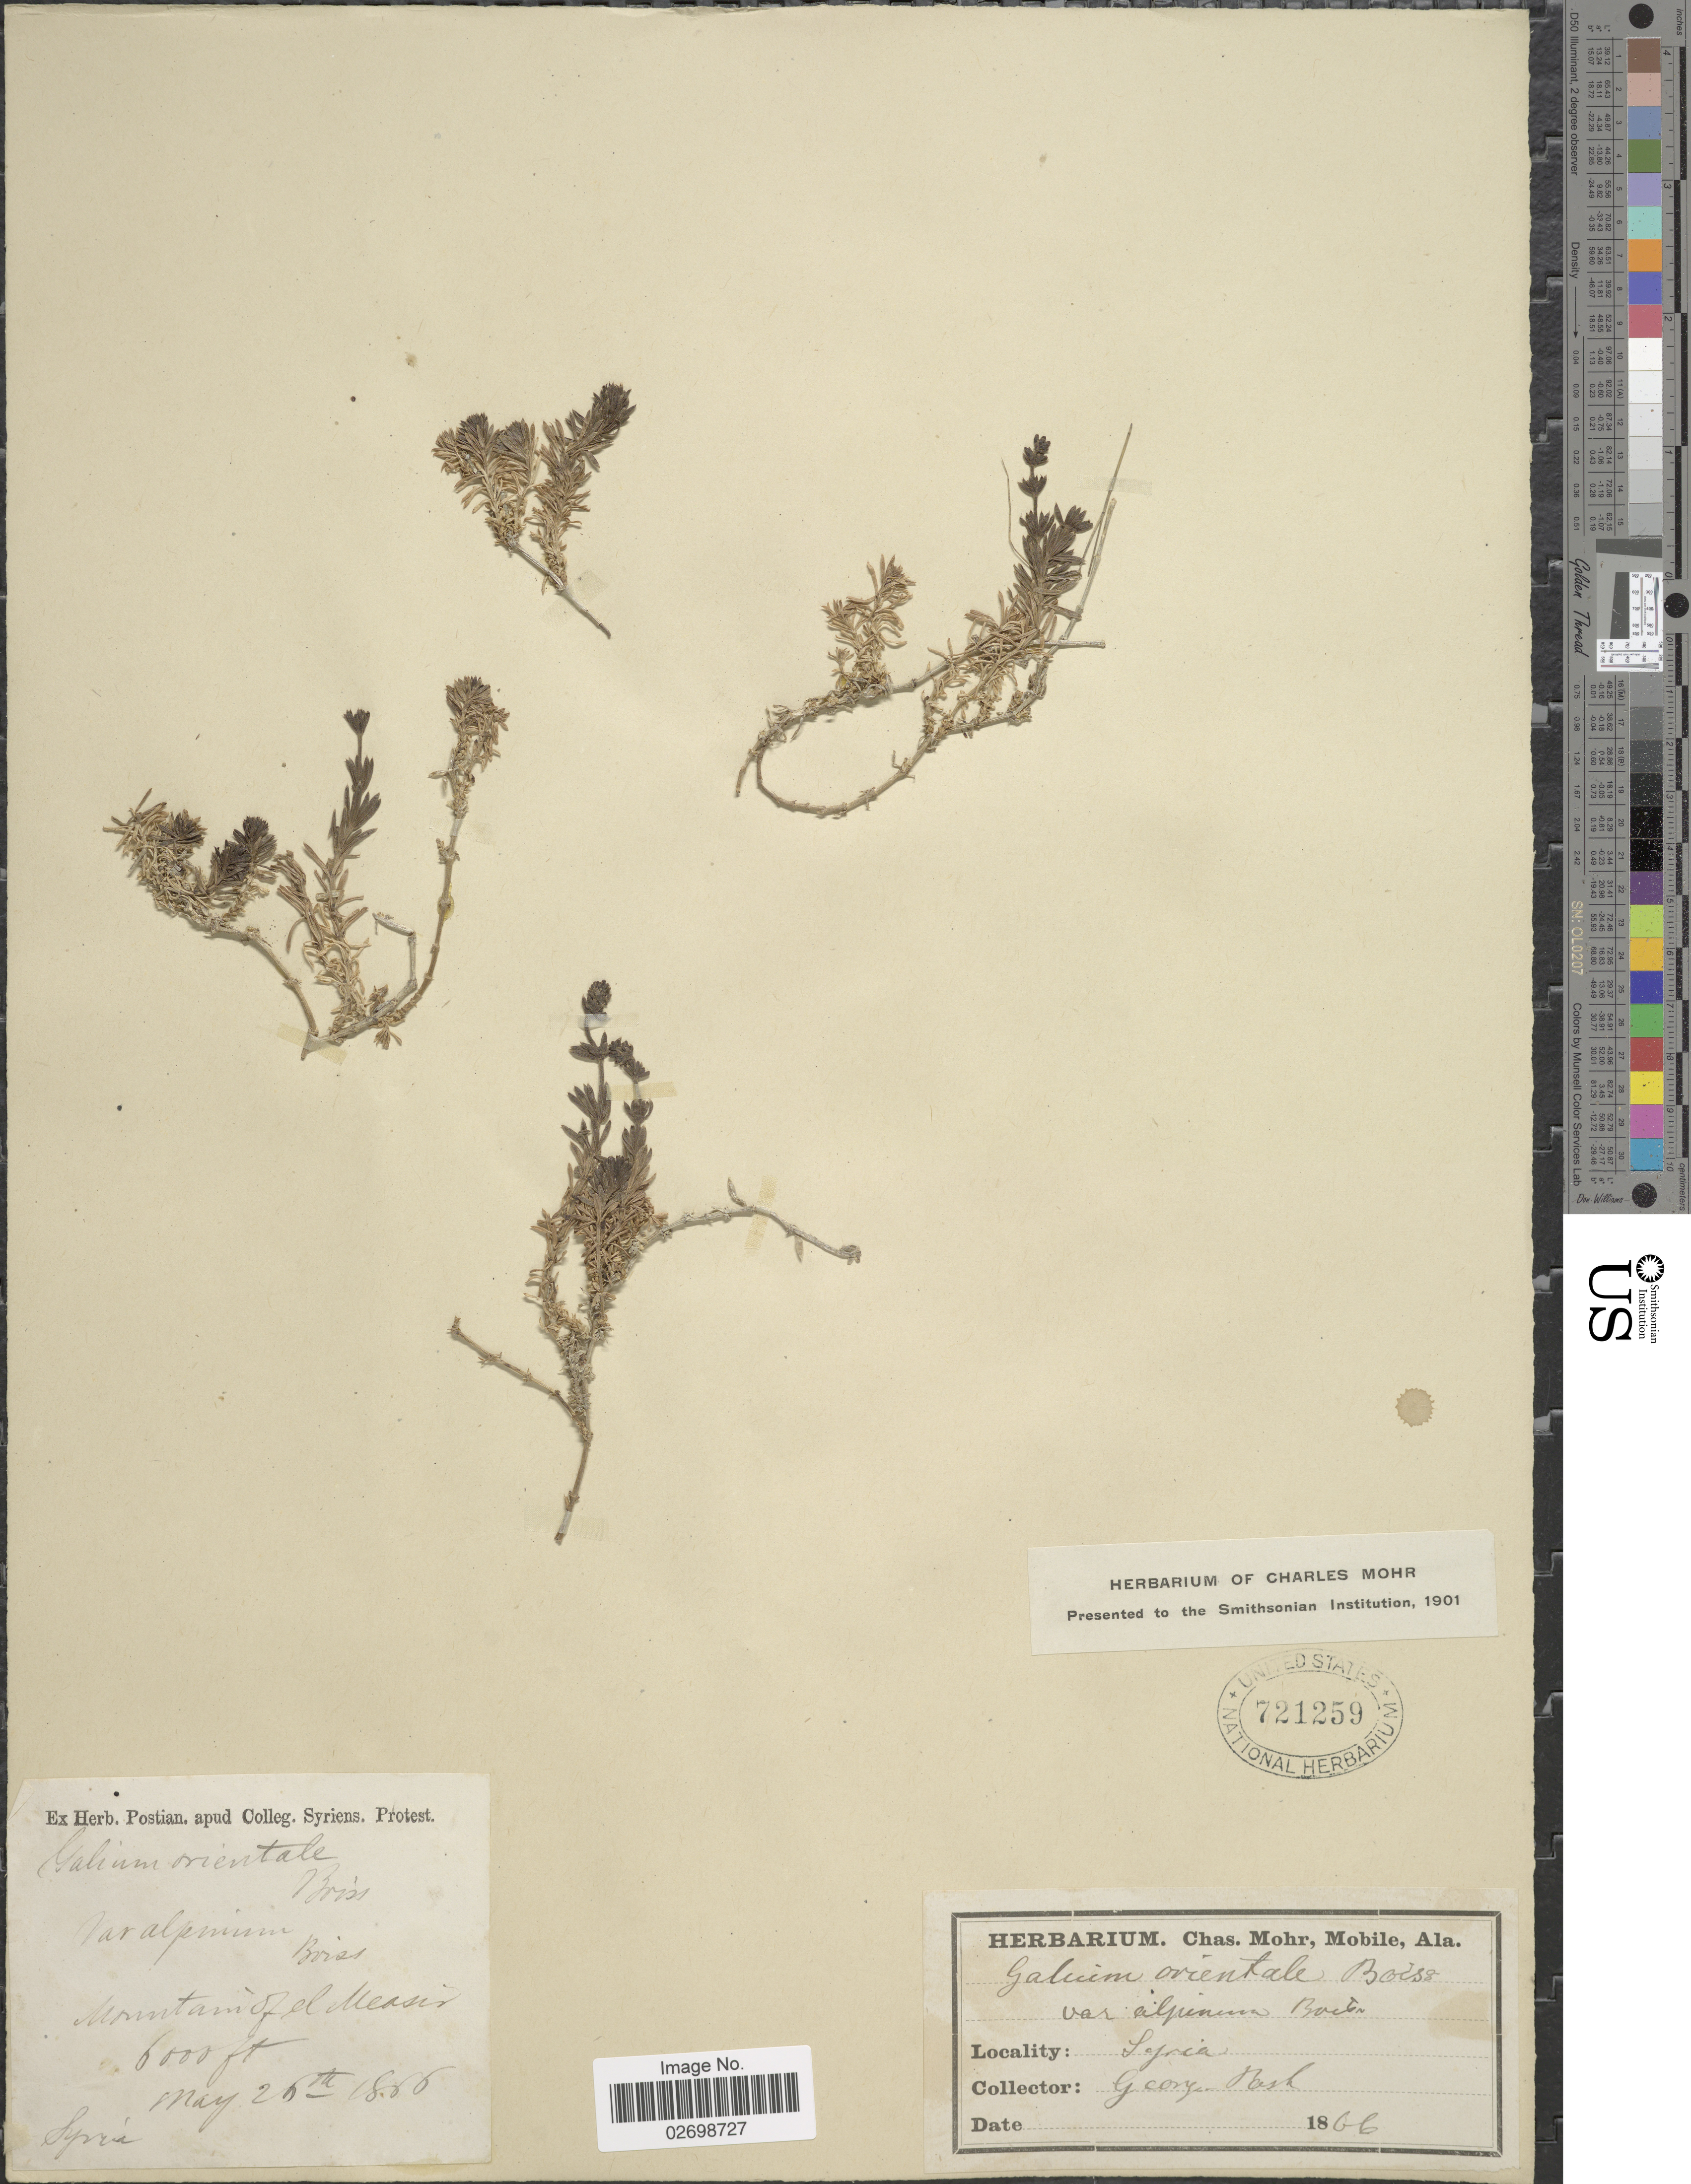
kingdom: Plantae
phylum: Tracheophyta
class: Magnoliopsida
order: Gentianales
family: Rubiaceae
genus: Galium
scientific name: Galium orientale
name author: Boiss.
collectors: ex herb. Postian. apud Colleg. Syriens. Protest. USE "Fannie P. A. Shepard" (10308853) AS PRIMARY COLLECTOR INSTEAD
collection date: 1866-05-26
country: Syria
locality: Mountain of El Maesir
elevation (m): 1829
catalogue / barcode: US 721259